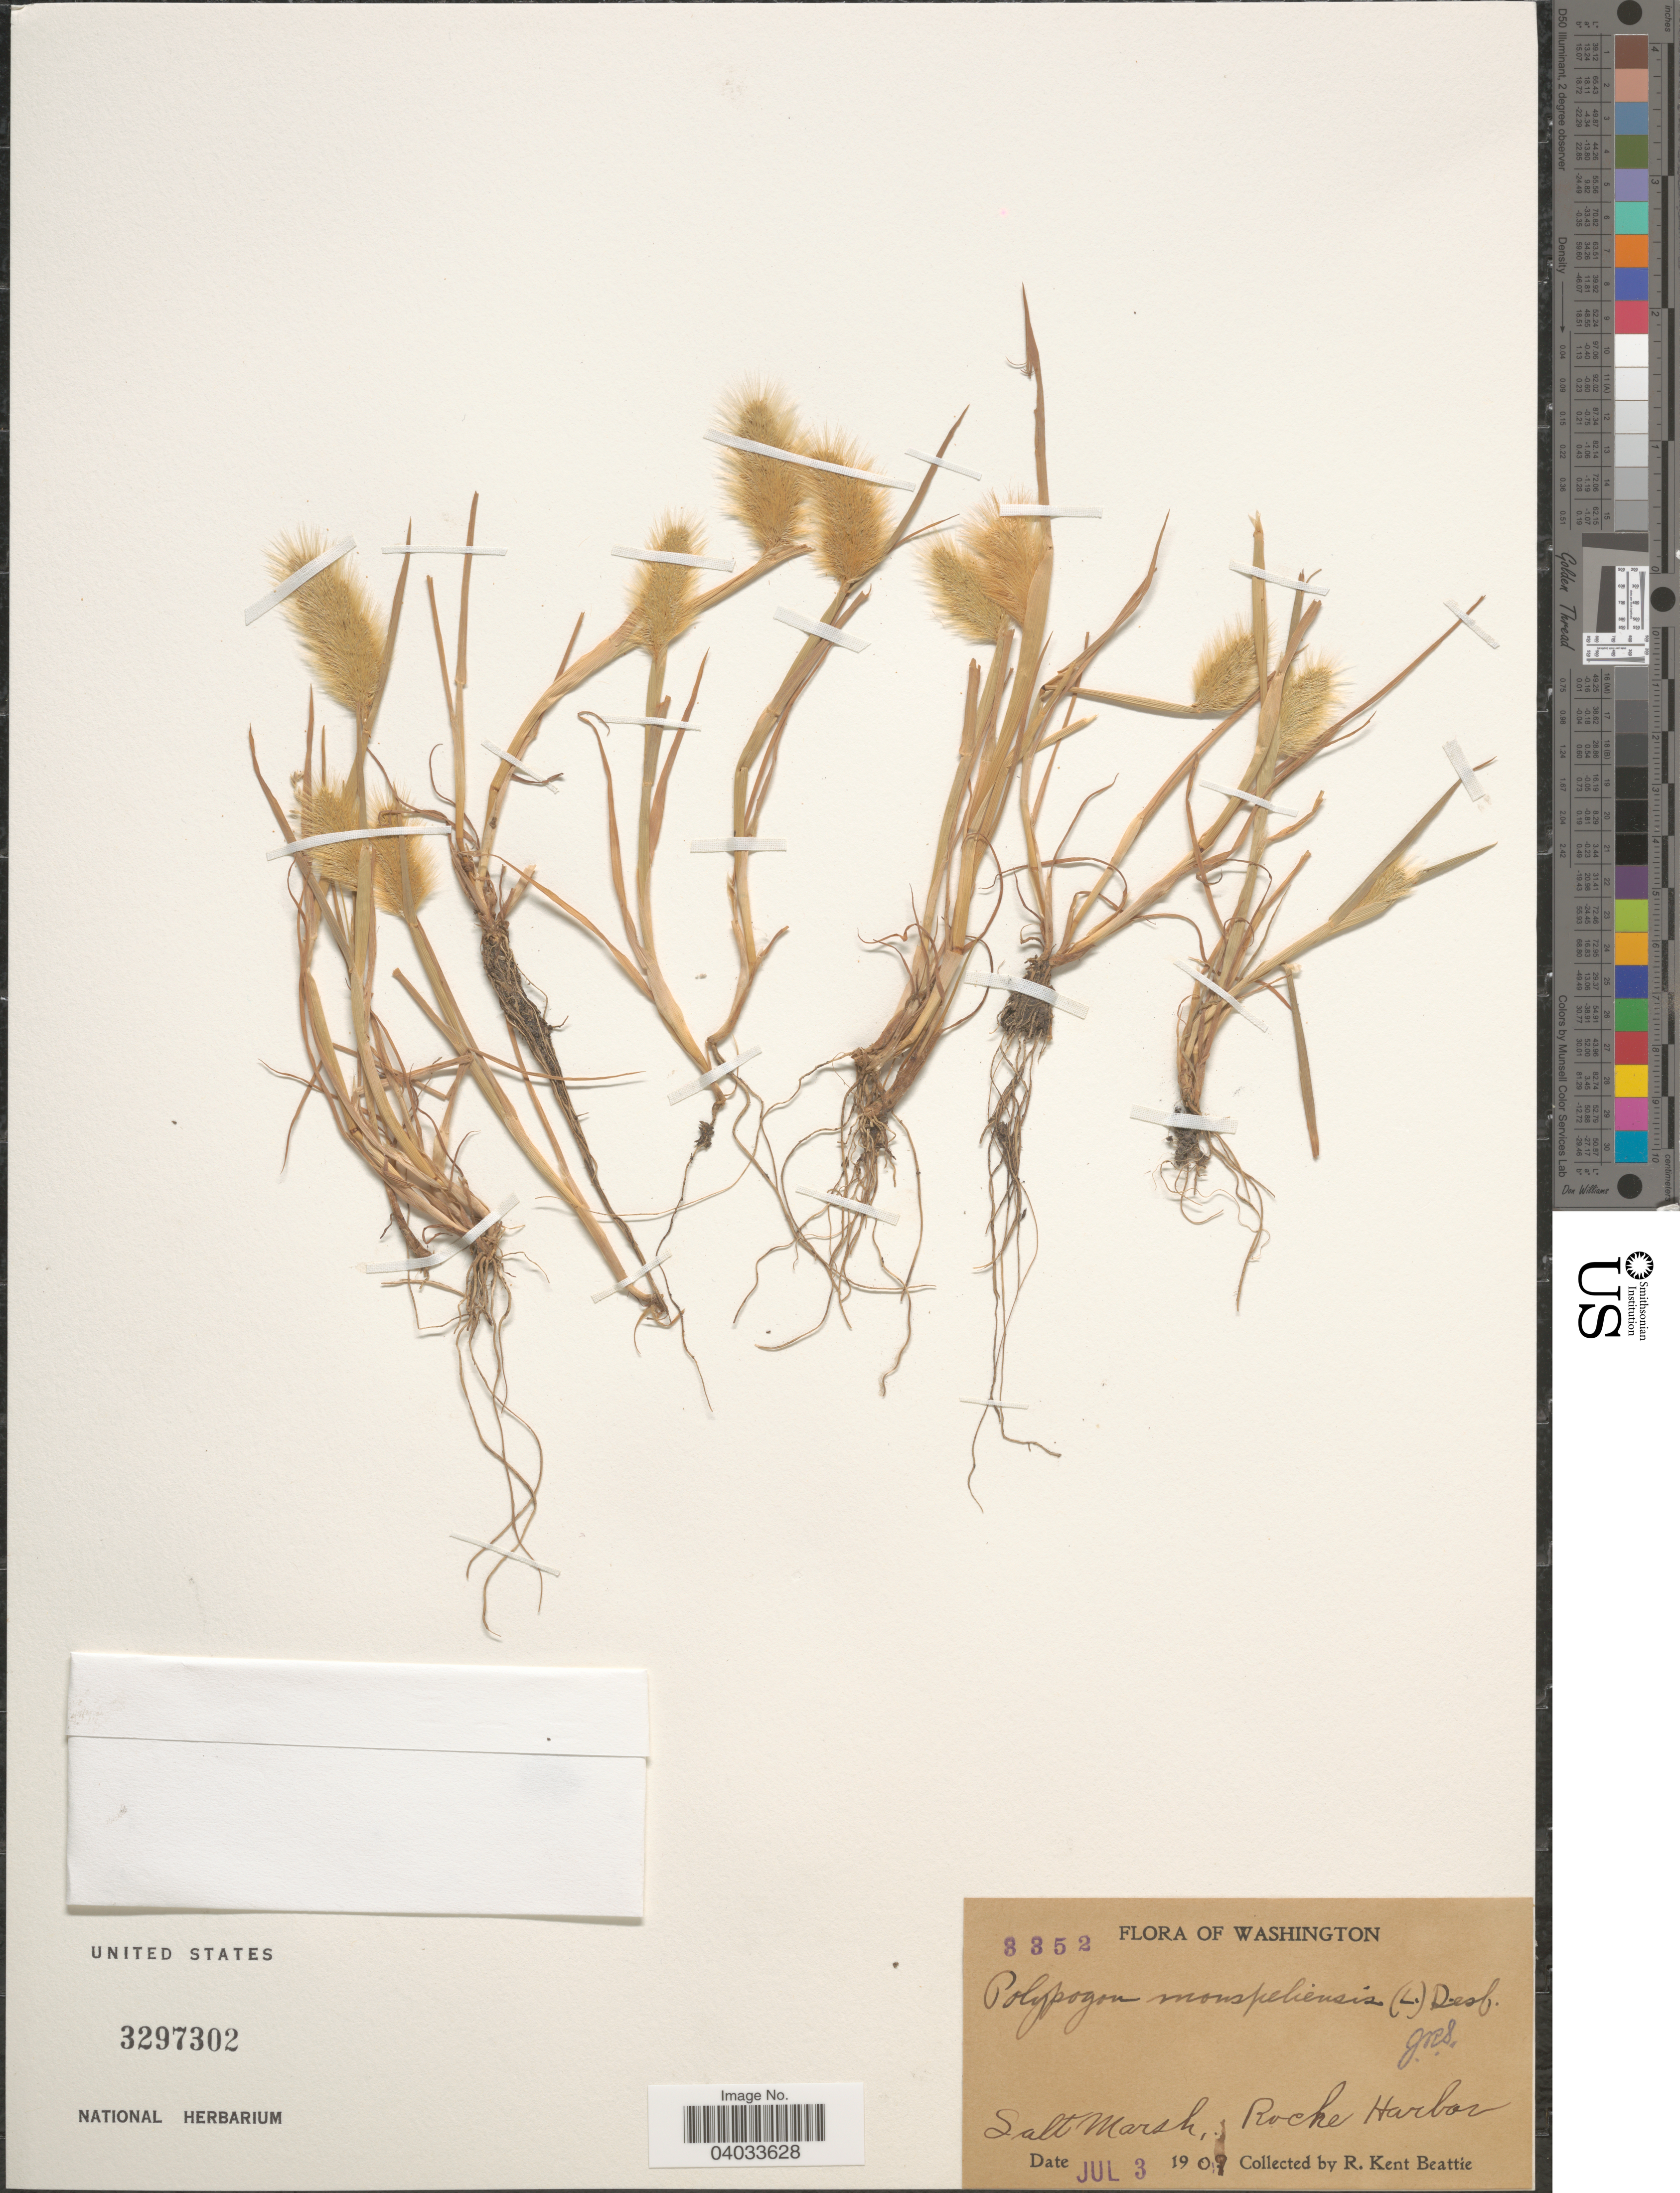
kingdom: Plantae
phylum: Tracheophyta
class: Liliopsida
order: Poales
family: Poaceae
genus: Polypogon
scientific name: Polypogon monspeliensis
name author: (L.) Desf.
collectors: R. K. Beattie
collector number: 3352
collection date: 1909-07-03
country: United States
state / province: Washington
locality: Salt Marsh, Rocke Harbor.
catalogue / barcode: US 3297302